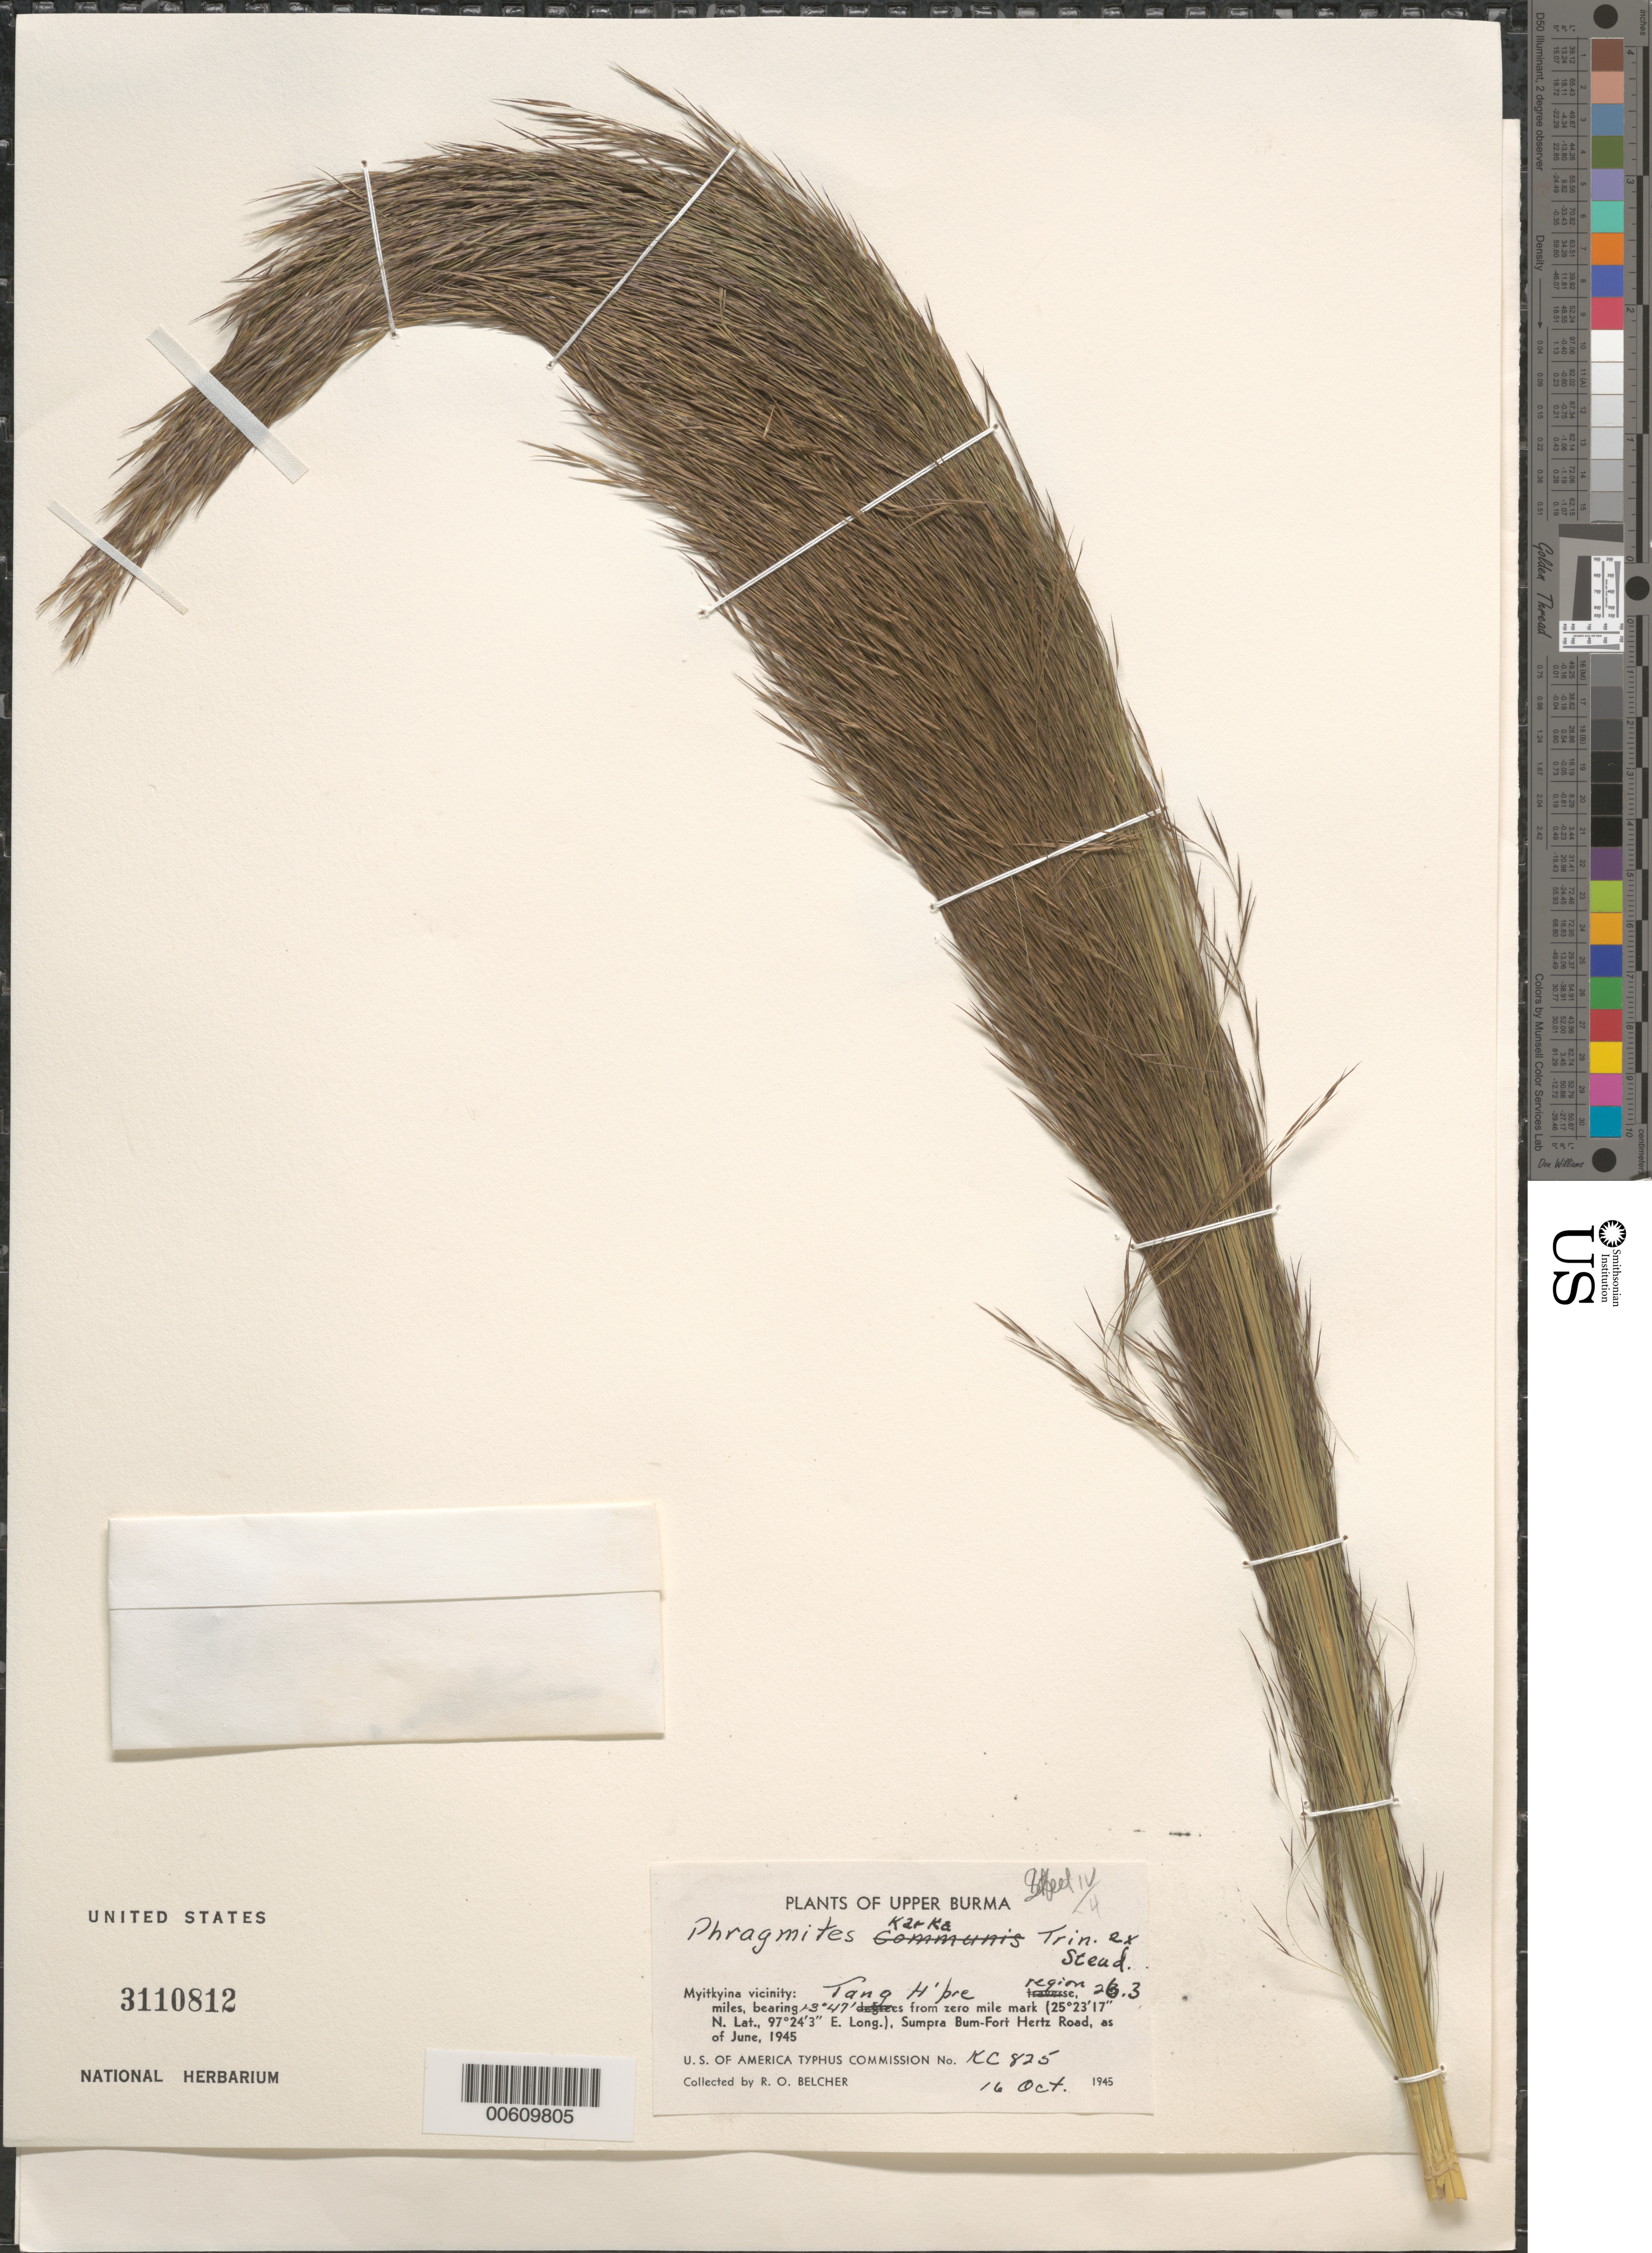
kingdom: Plantae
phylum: Tracheophyta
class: Liliopsida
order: Poales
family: Poaceae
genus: Phragmites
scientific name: Phragmites karka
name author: (Retz.) Trin. ex Steud.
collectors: R. Belcher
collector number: KC 825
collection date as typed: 16 Oct 1945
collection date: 1945-10-16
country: Myanmar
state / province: Kachin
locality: Myitkyina, Tang H'pre area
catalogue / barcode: US 3110812